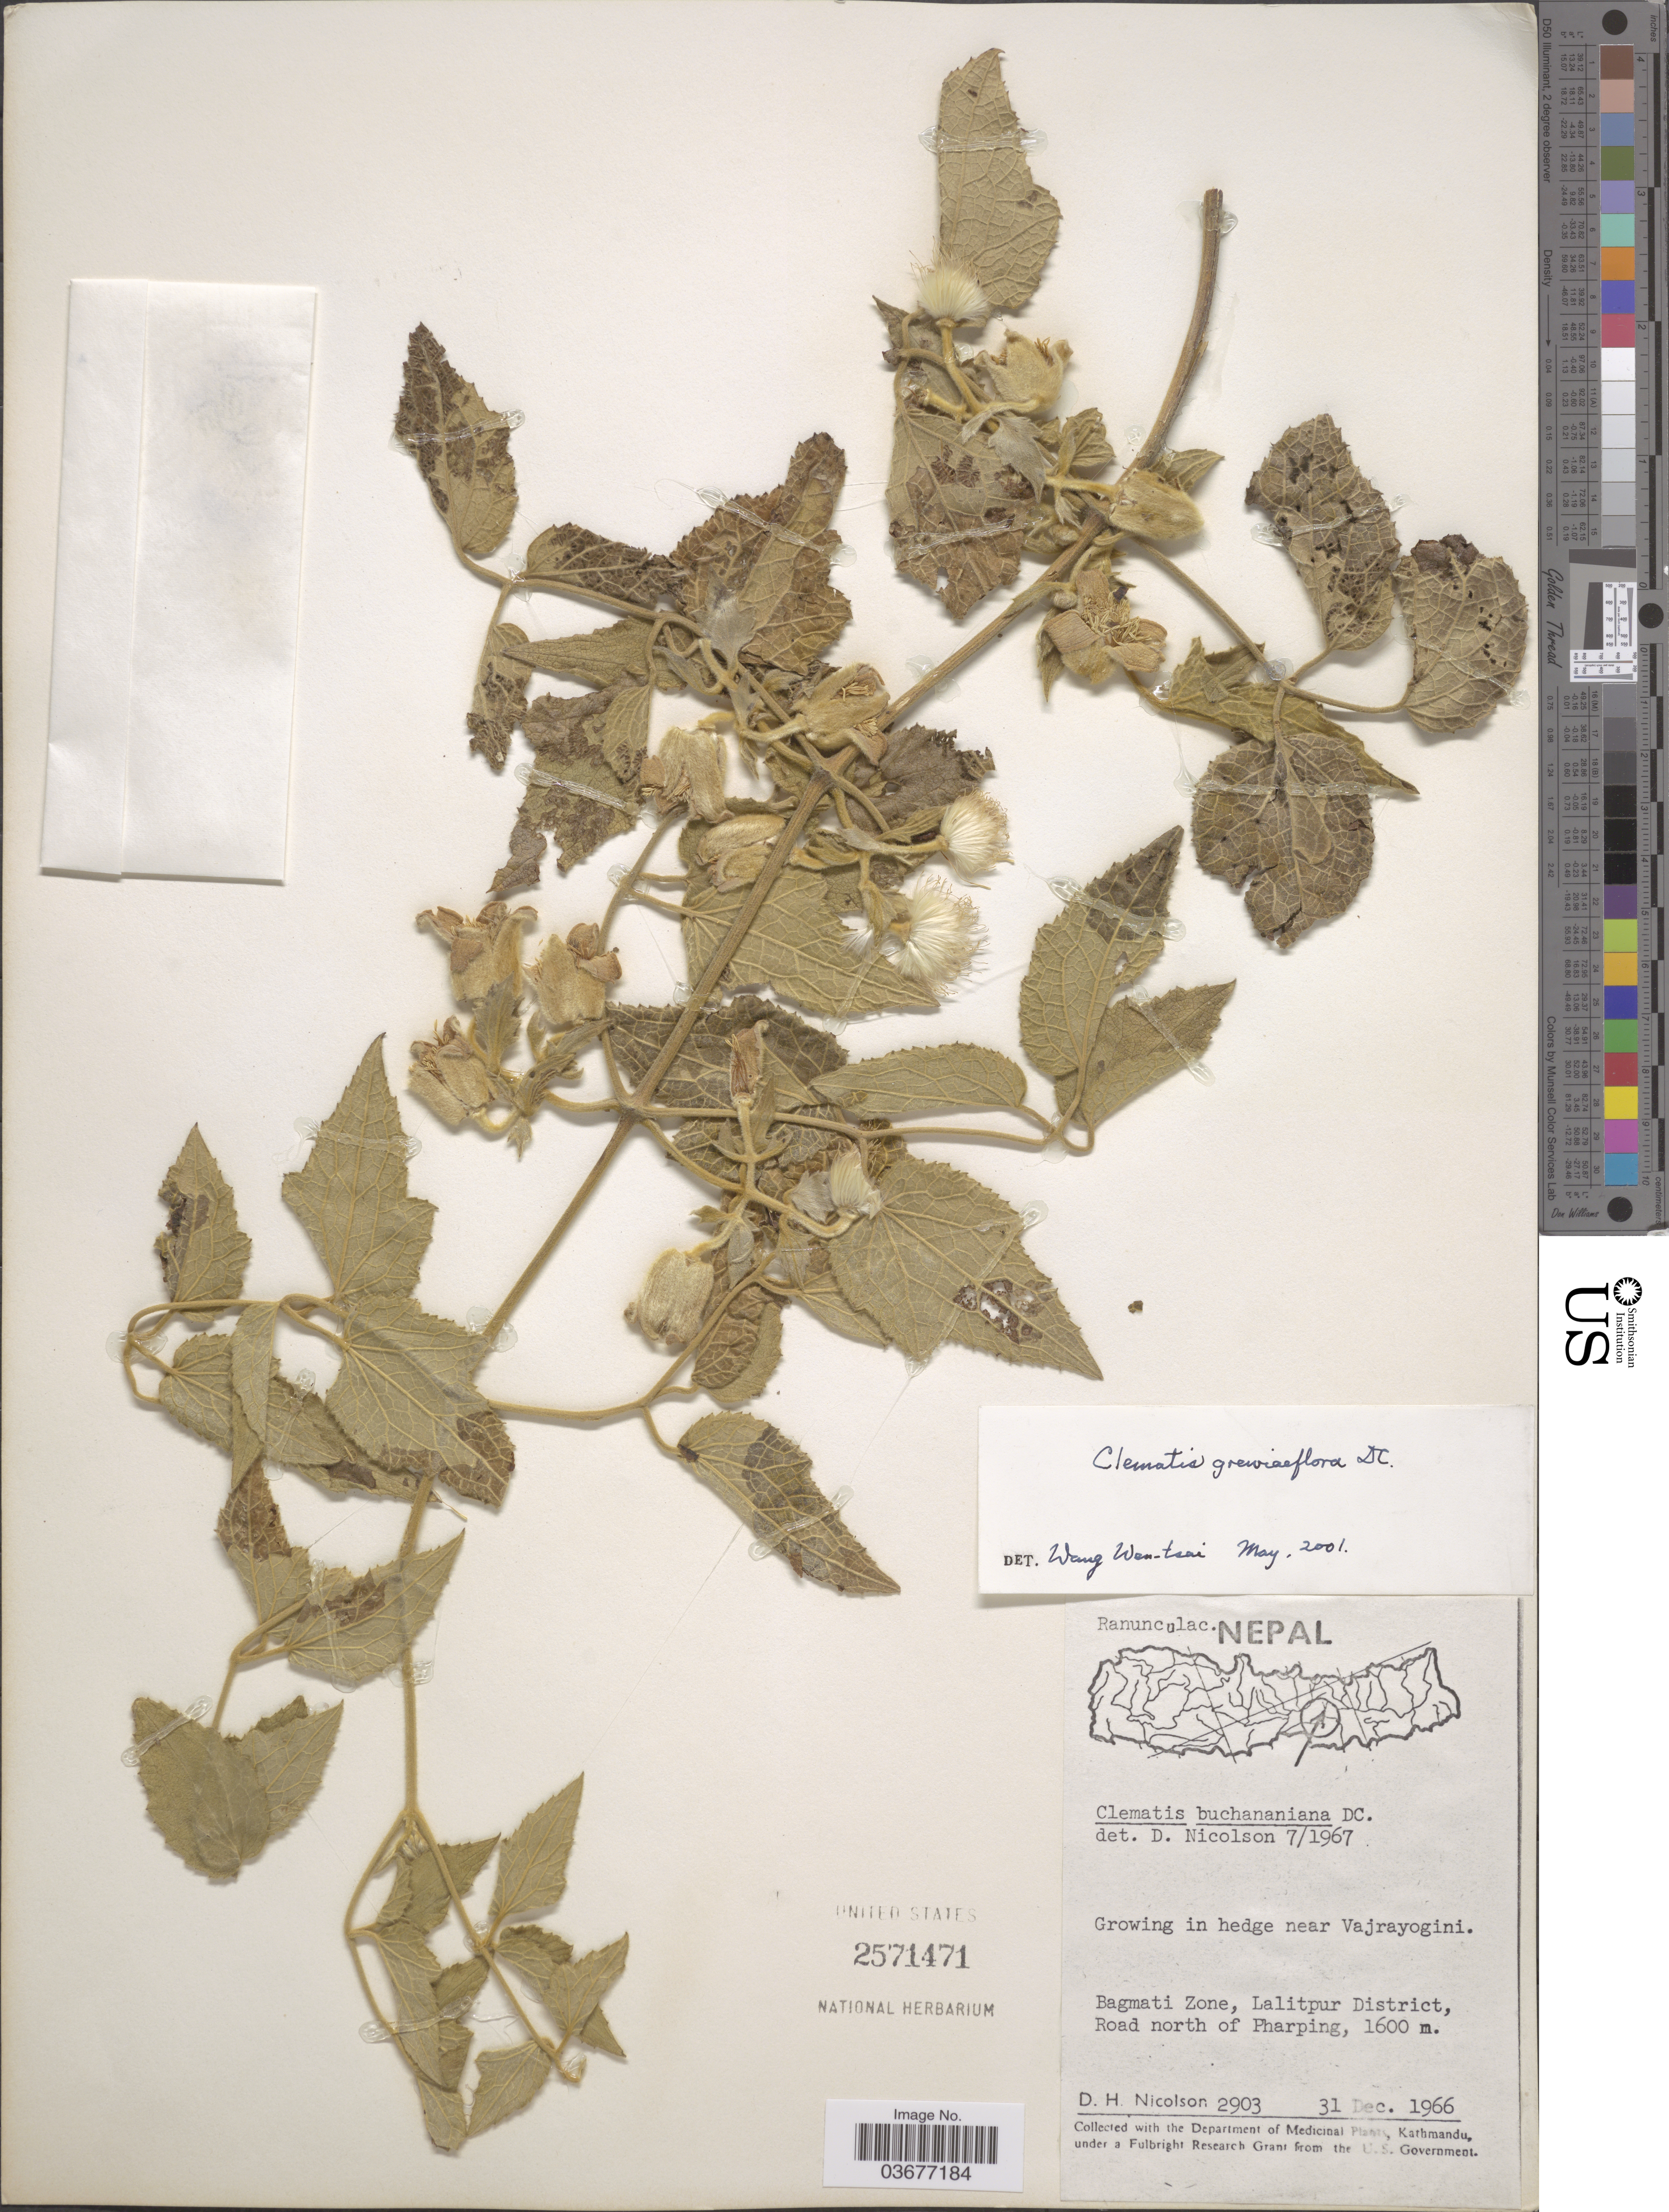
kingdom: Plantae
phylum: Tracheophyta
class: Magnoliopsida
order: Ranunculales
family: Ranunculaceae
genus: Clematis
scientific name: Clematis grewiiflora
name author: DC.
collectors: D. H. Nicolson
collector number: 2903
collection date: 1966-12-31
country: Nepal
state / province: Bagmati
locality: Growing in hedge near Vajraogini. Bagmati Zone, Lalitpur District, Road north of Pharping.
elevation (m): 1600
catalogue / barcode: US 2571471